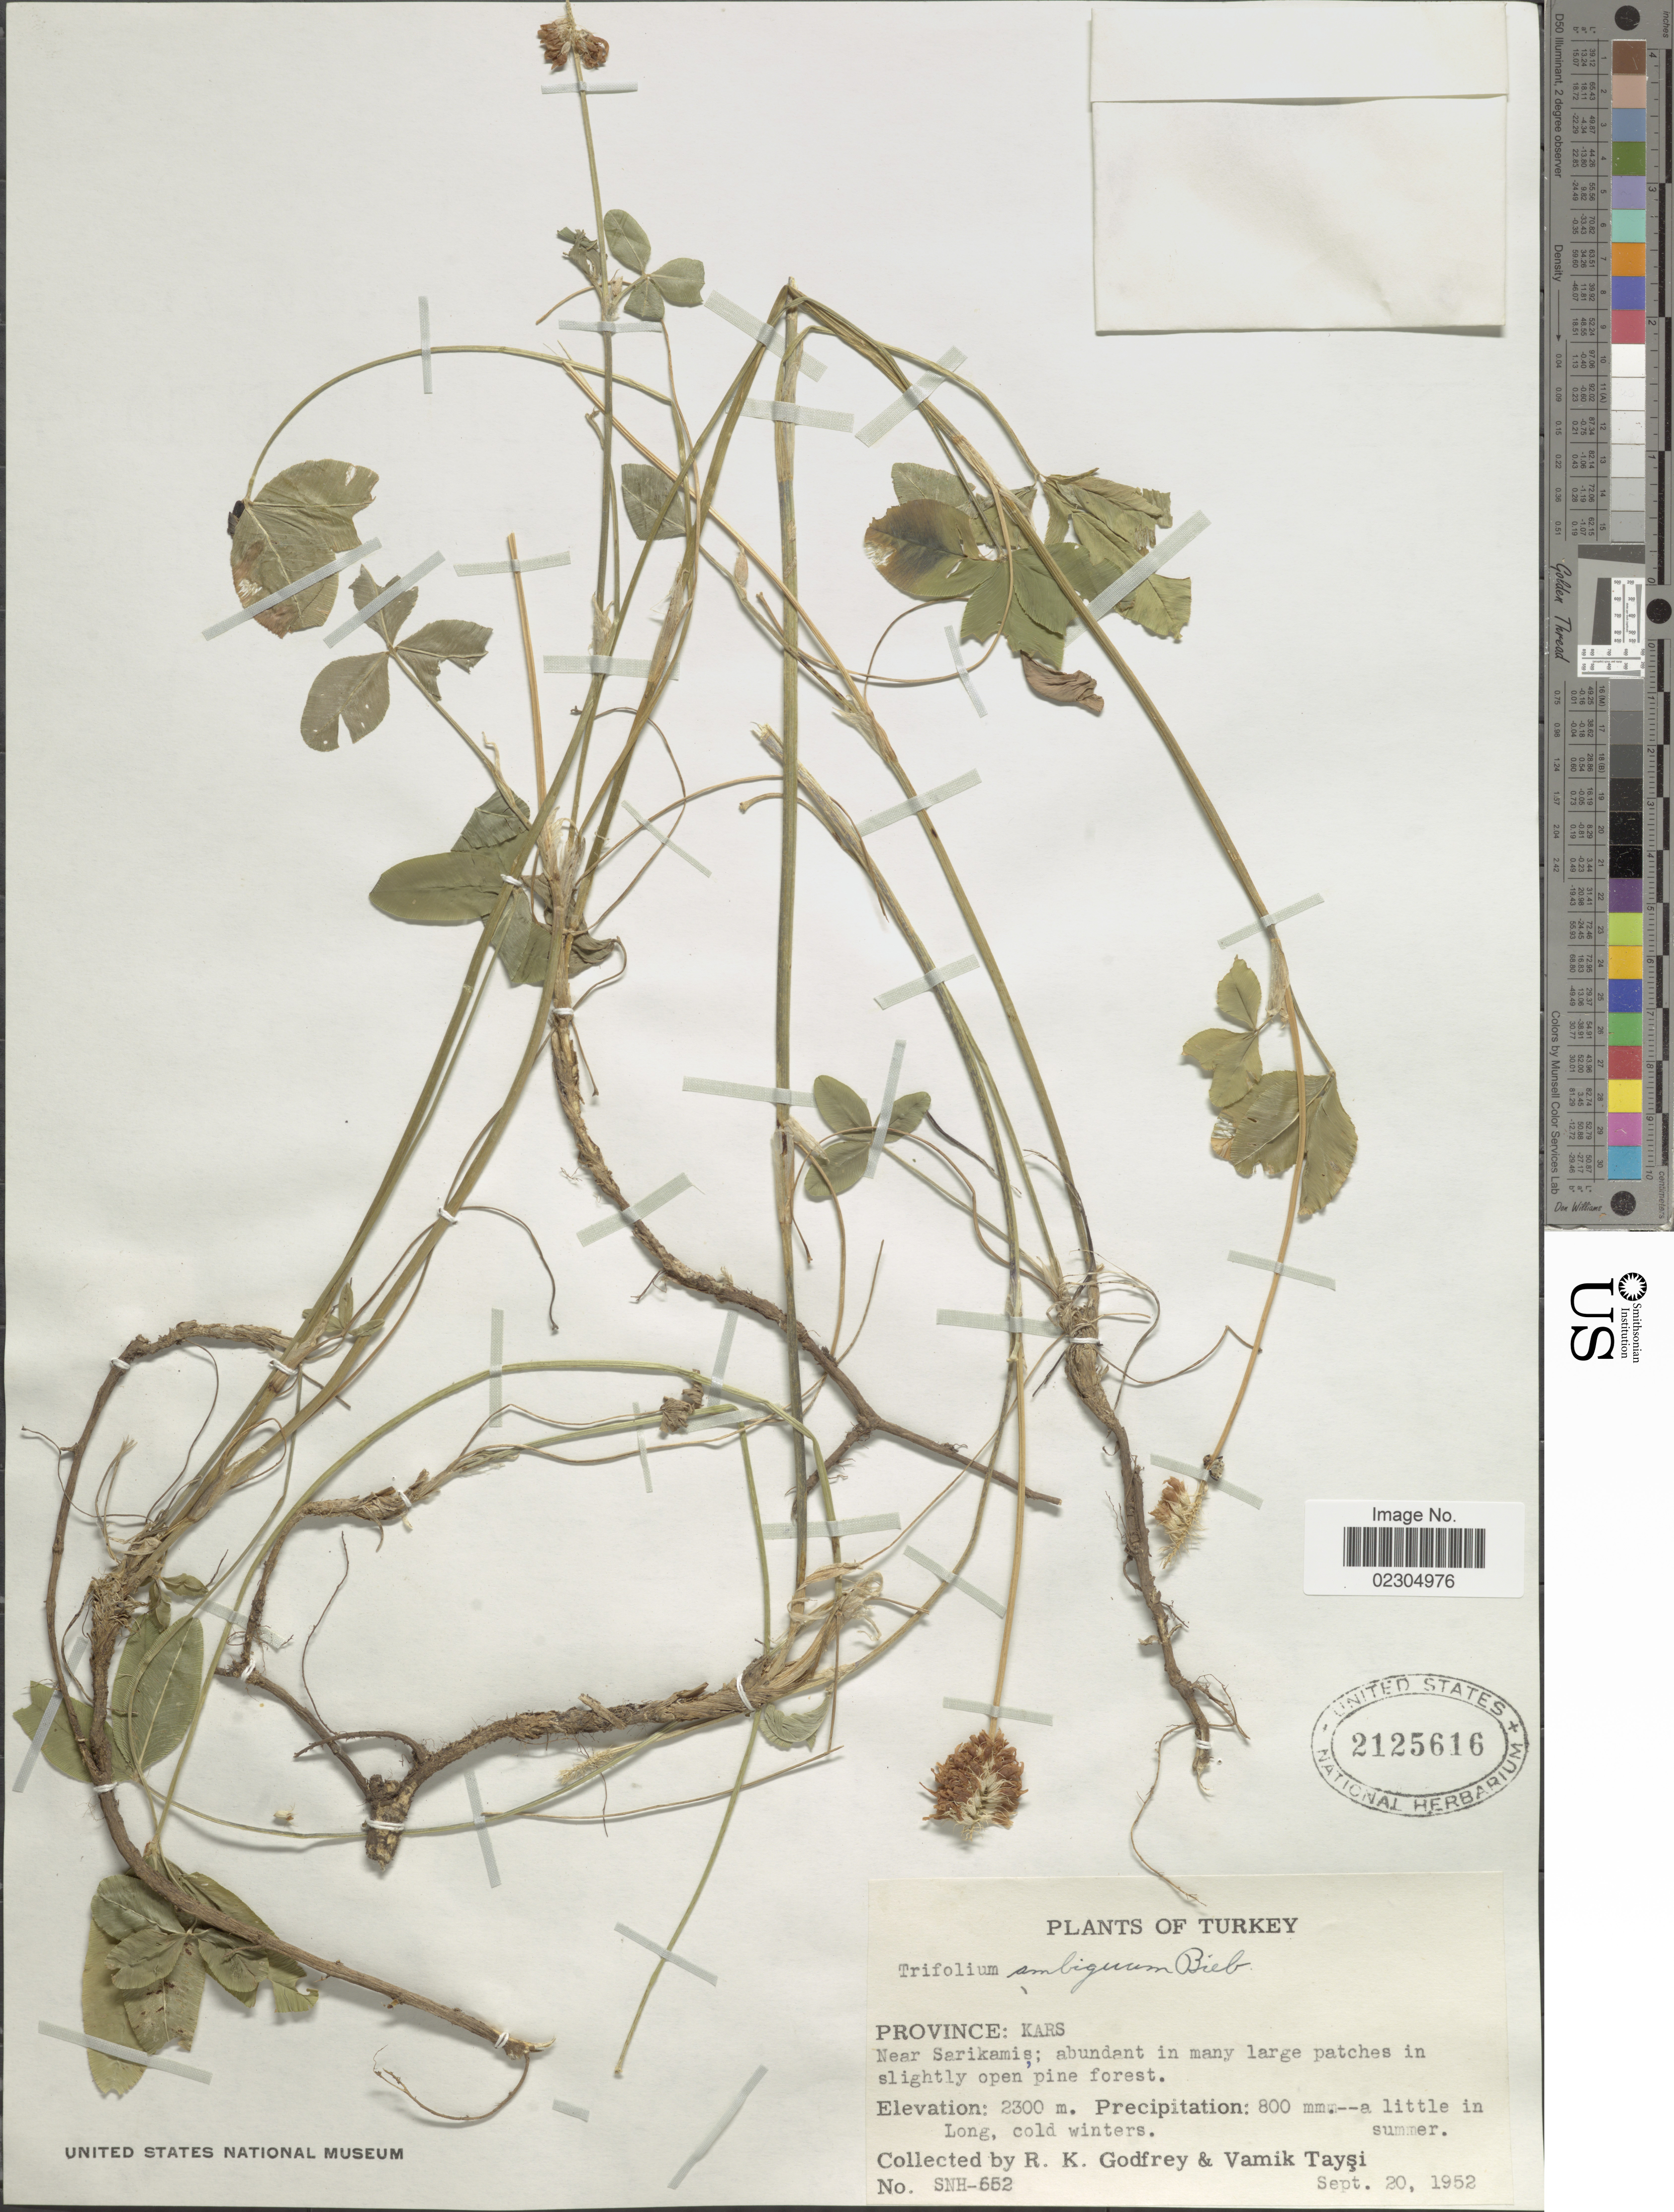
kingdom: Plantae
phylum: Tracheophyta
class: Magnoliopsida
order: Fabales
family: Fabaceae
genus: Trifolium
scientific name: Trifolium ambiguum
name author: M. Bieb.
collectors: R. K. Godfrey & V. Taysi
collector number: SNH-652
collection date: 1952-09-20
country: Turkey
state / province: Kars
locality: Near Sarikamis.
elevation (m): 2300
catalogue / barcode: US 2125616